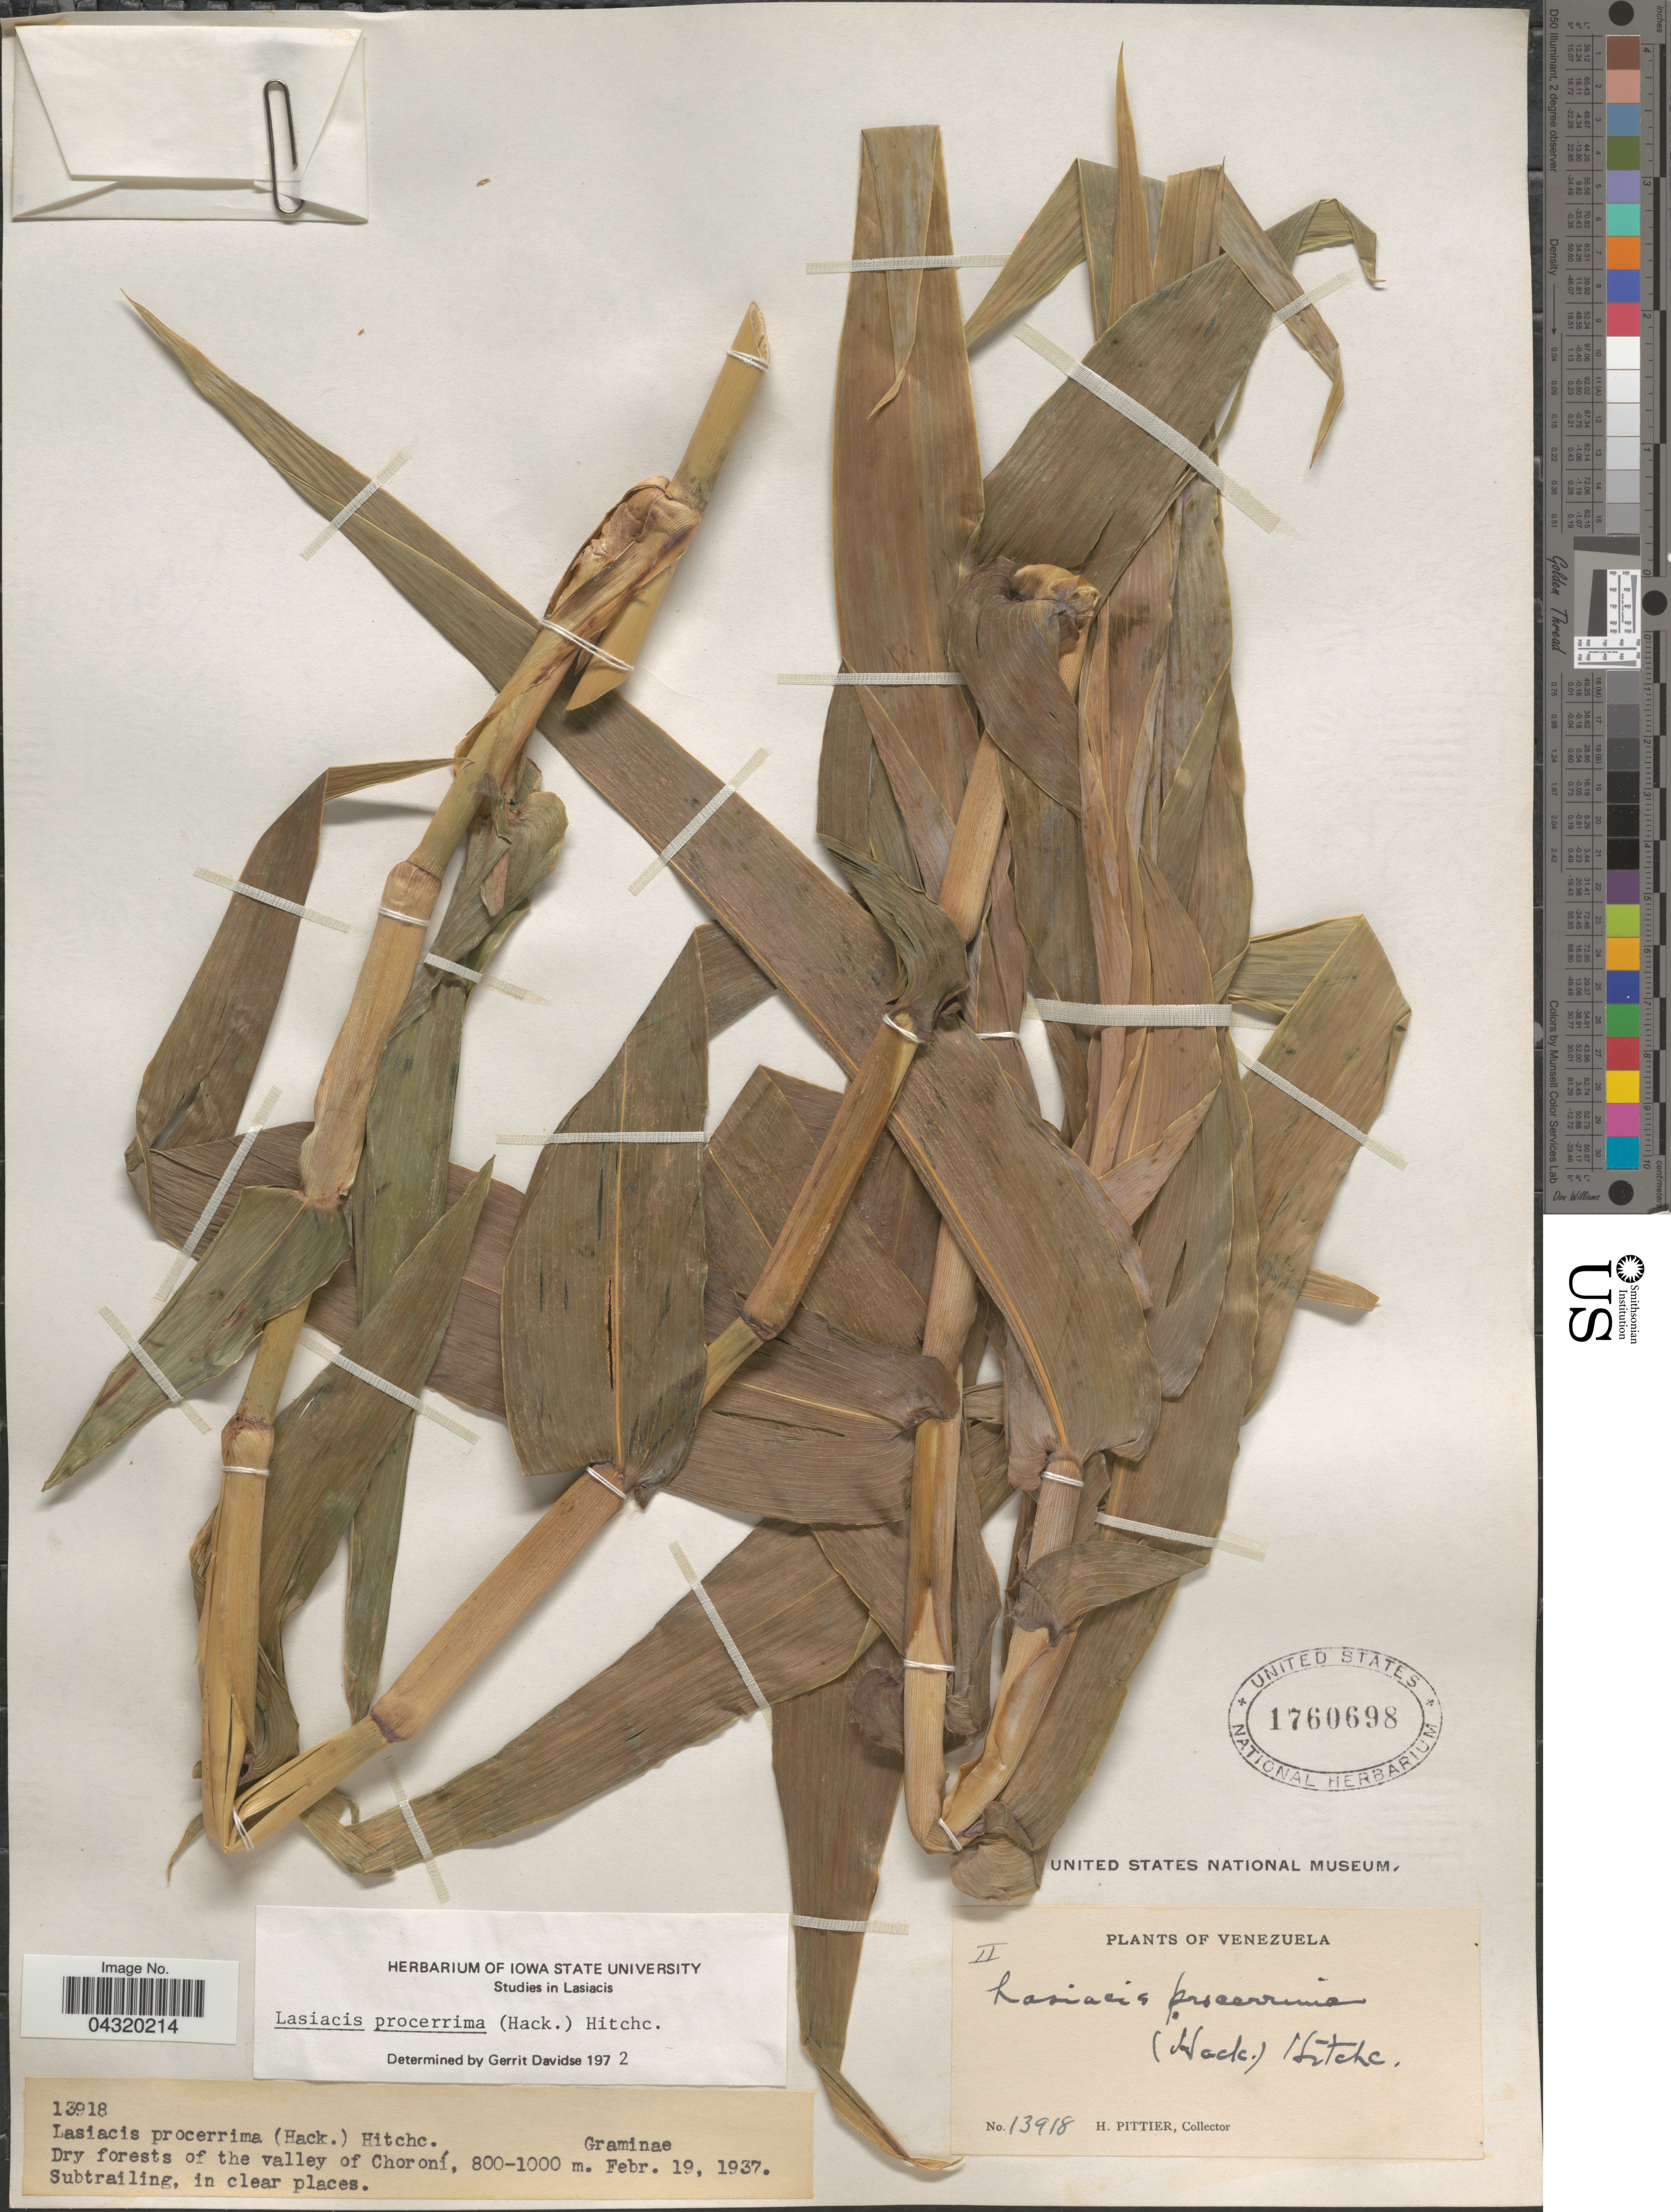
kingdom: Plantae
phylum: Tracheophyta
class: Liliopsida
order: Poales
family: Poaceae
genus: Lasiacis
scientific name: Lasiacis procerrima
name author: (Hack.) Hitchc.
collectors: H. F. Pittier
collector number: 13918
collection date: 1937-02-19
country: Venezuela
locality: Dry forests of the valley of Choroní.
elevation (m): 800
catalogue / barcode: US 1760698